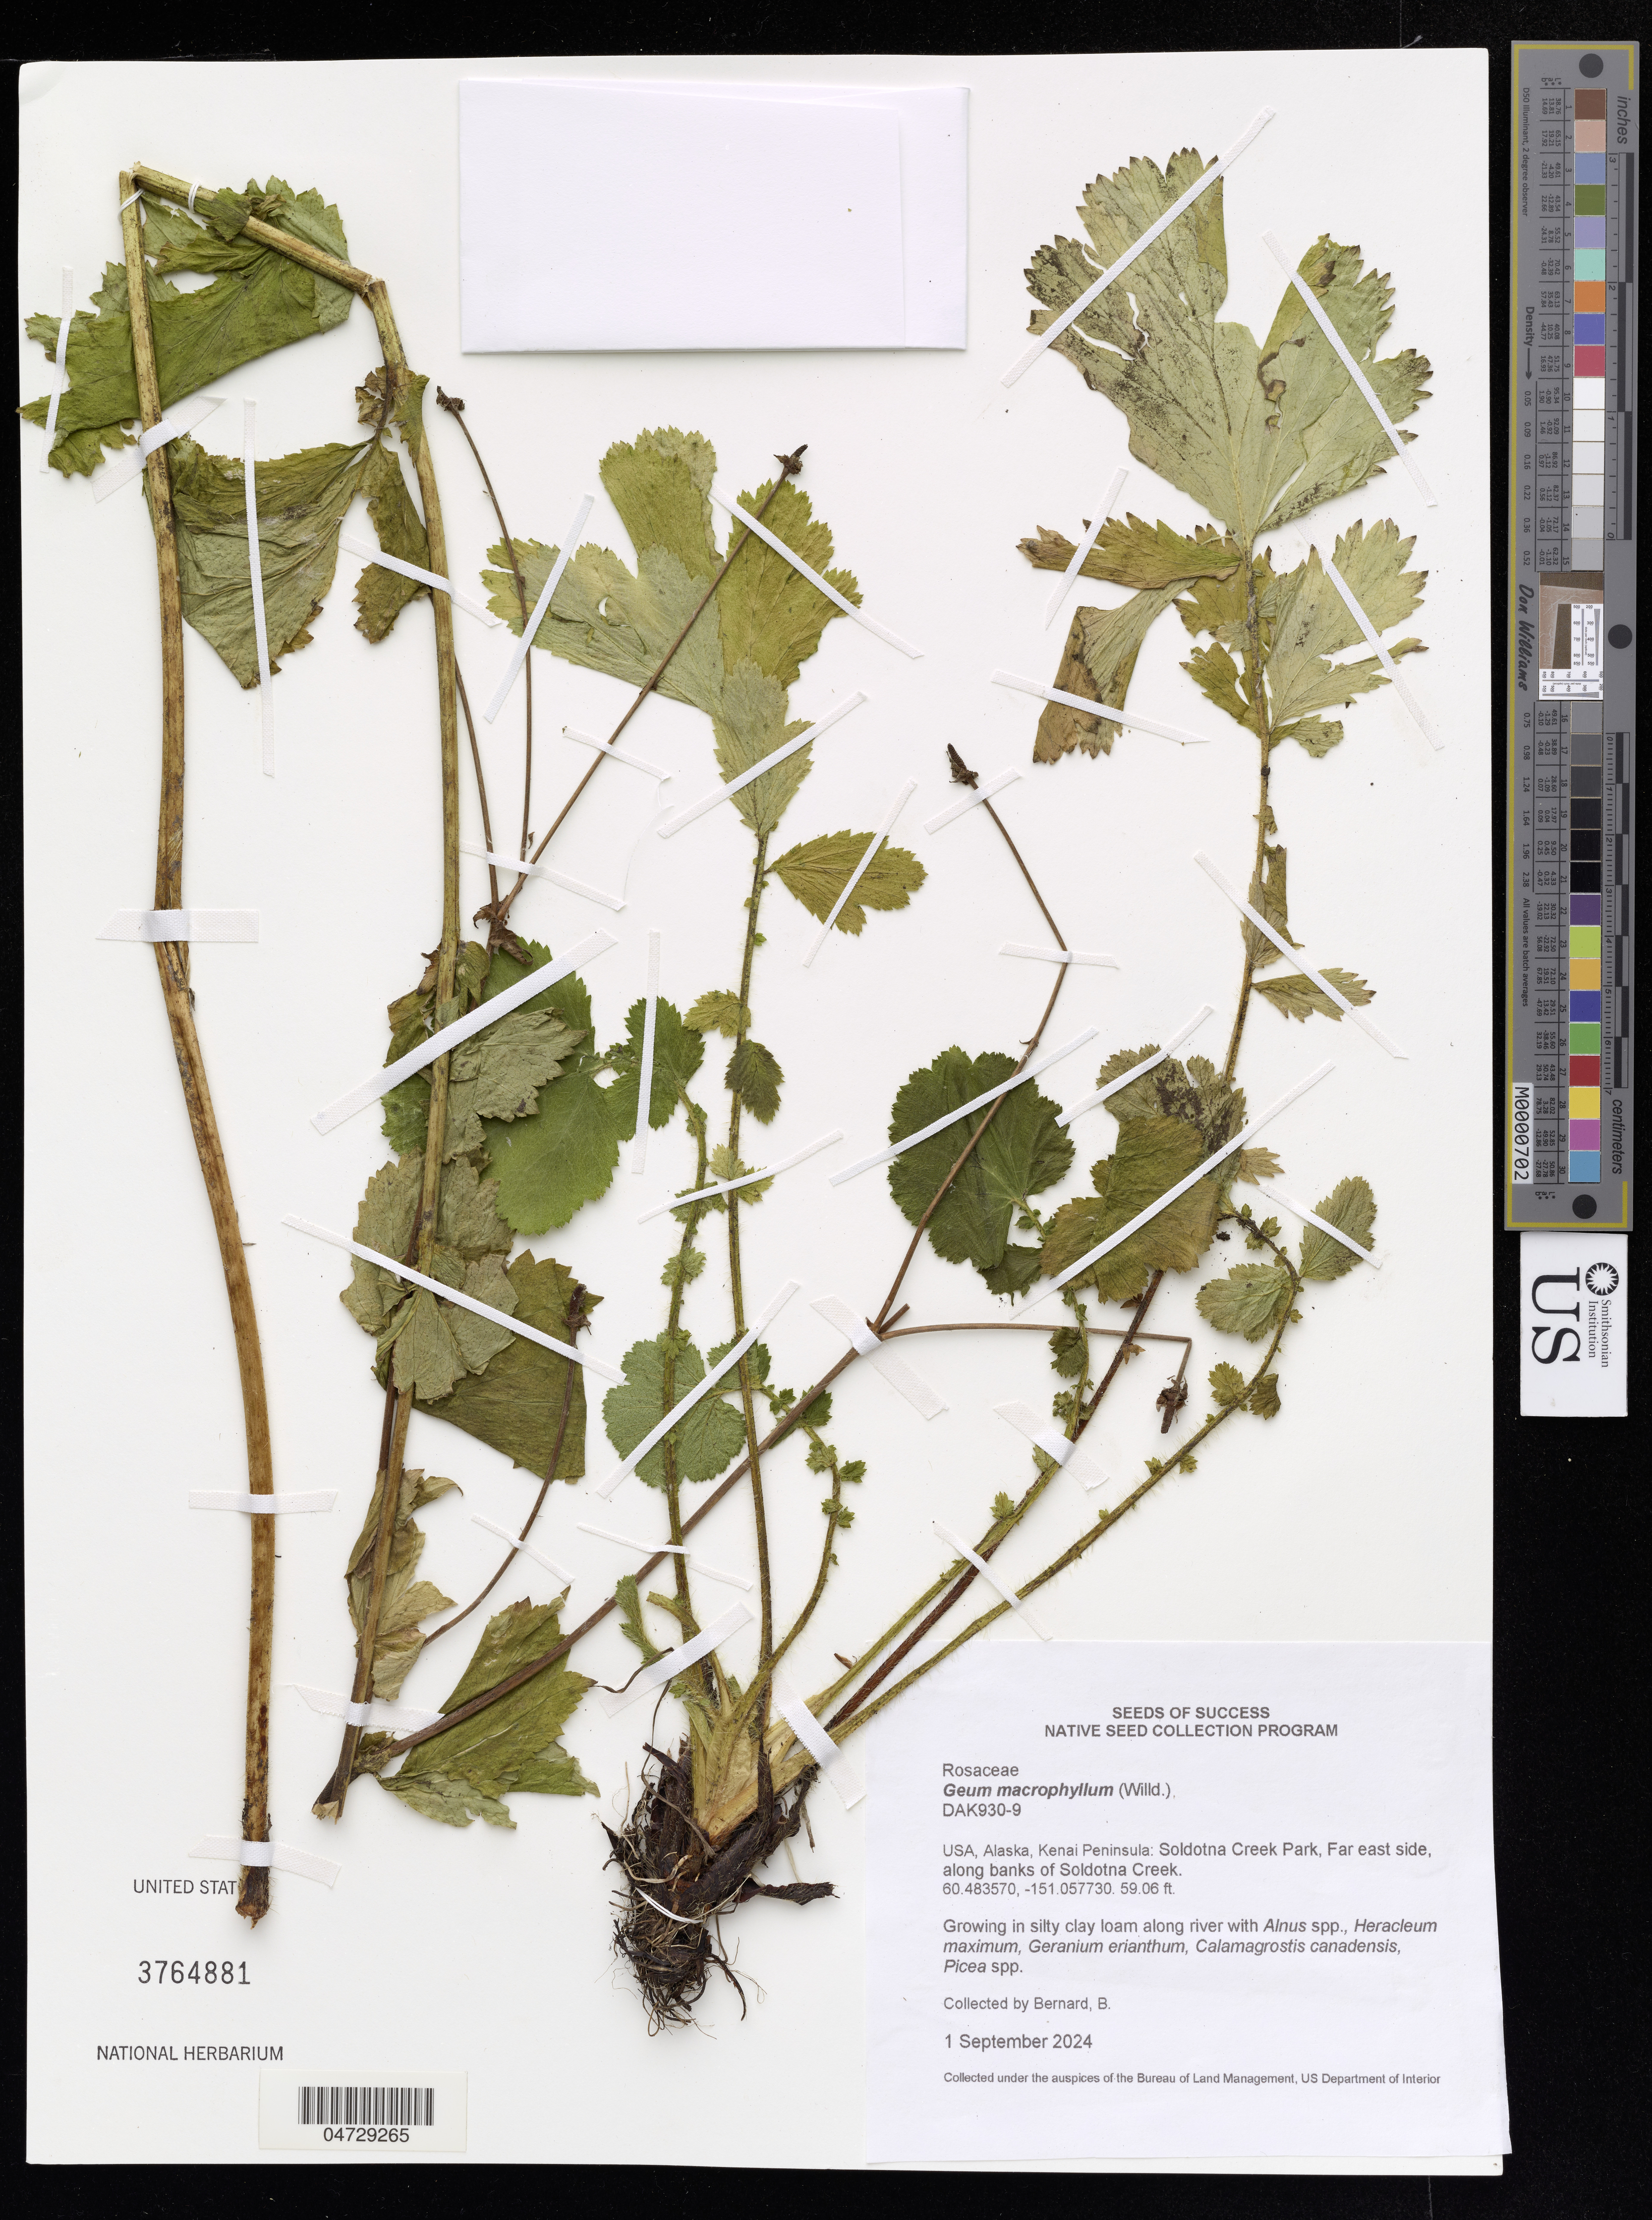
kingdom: Plantae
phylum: Tracheophyta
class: Magnoliopsida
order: Rosales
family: Rosaceae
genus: Geum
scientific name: Geum x macranthum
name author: (Kearney ex Rydb.) B. Boivin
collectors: B. Bernard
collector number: DAK930-9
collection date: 2024-09-01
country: United States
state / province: Alaska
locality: Kenai Peninsula: Soldotna Creek Park, Far east side, along banks of Soldotna Creek.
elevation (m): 18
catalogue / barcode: US 3764881